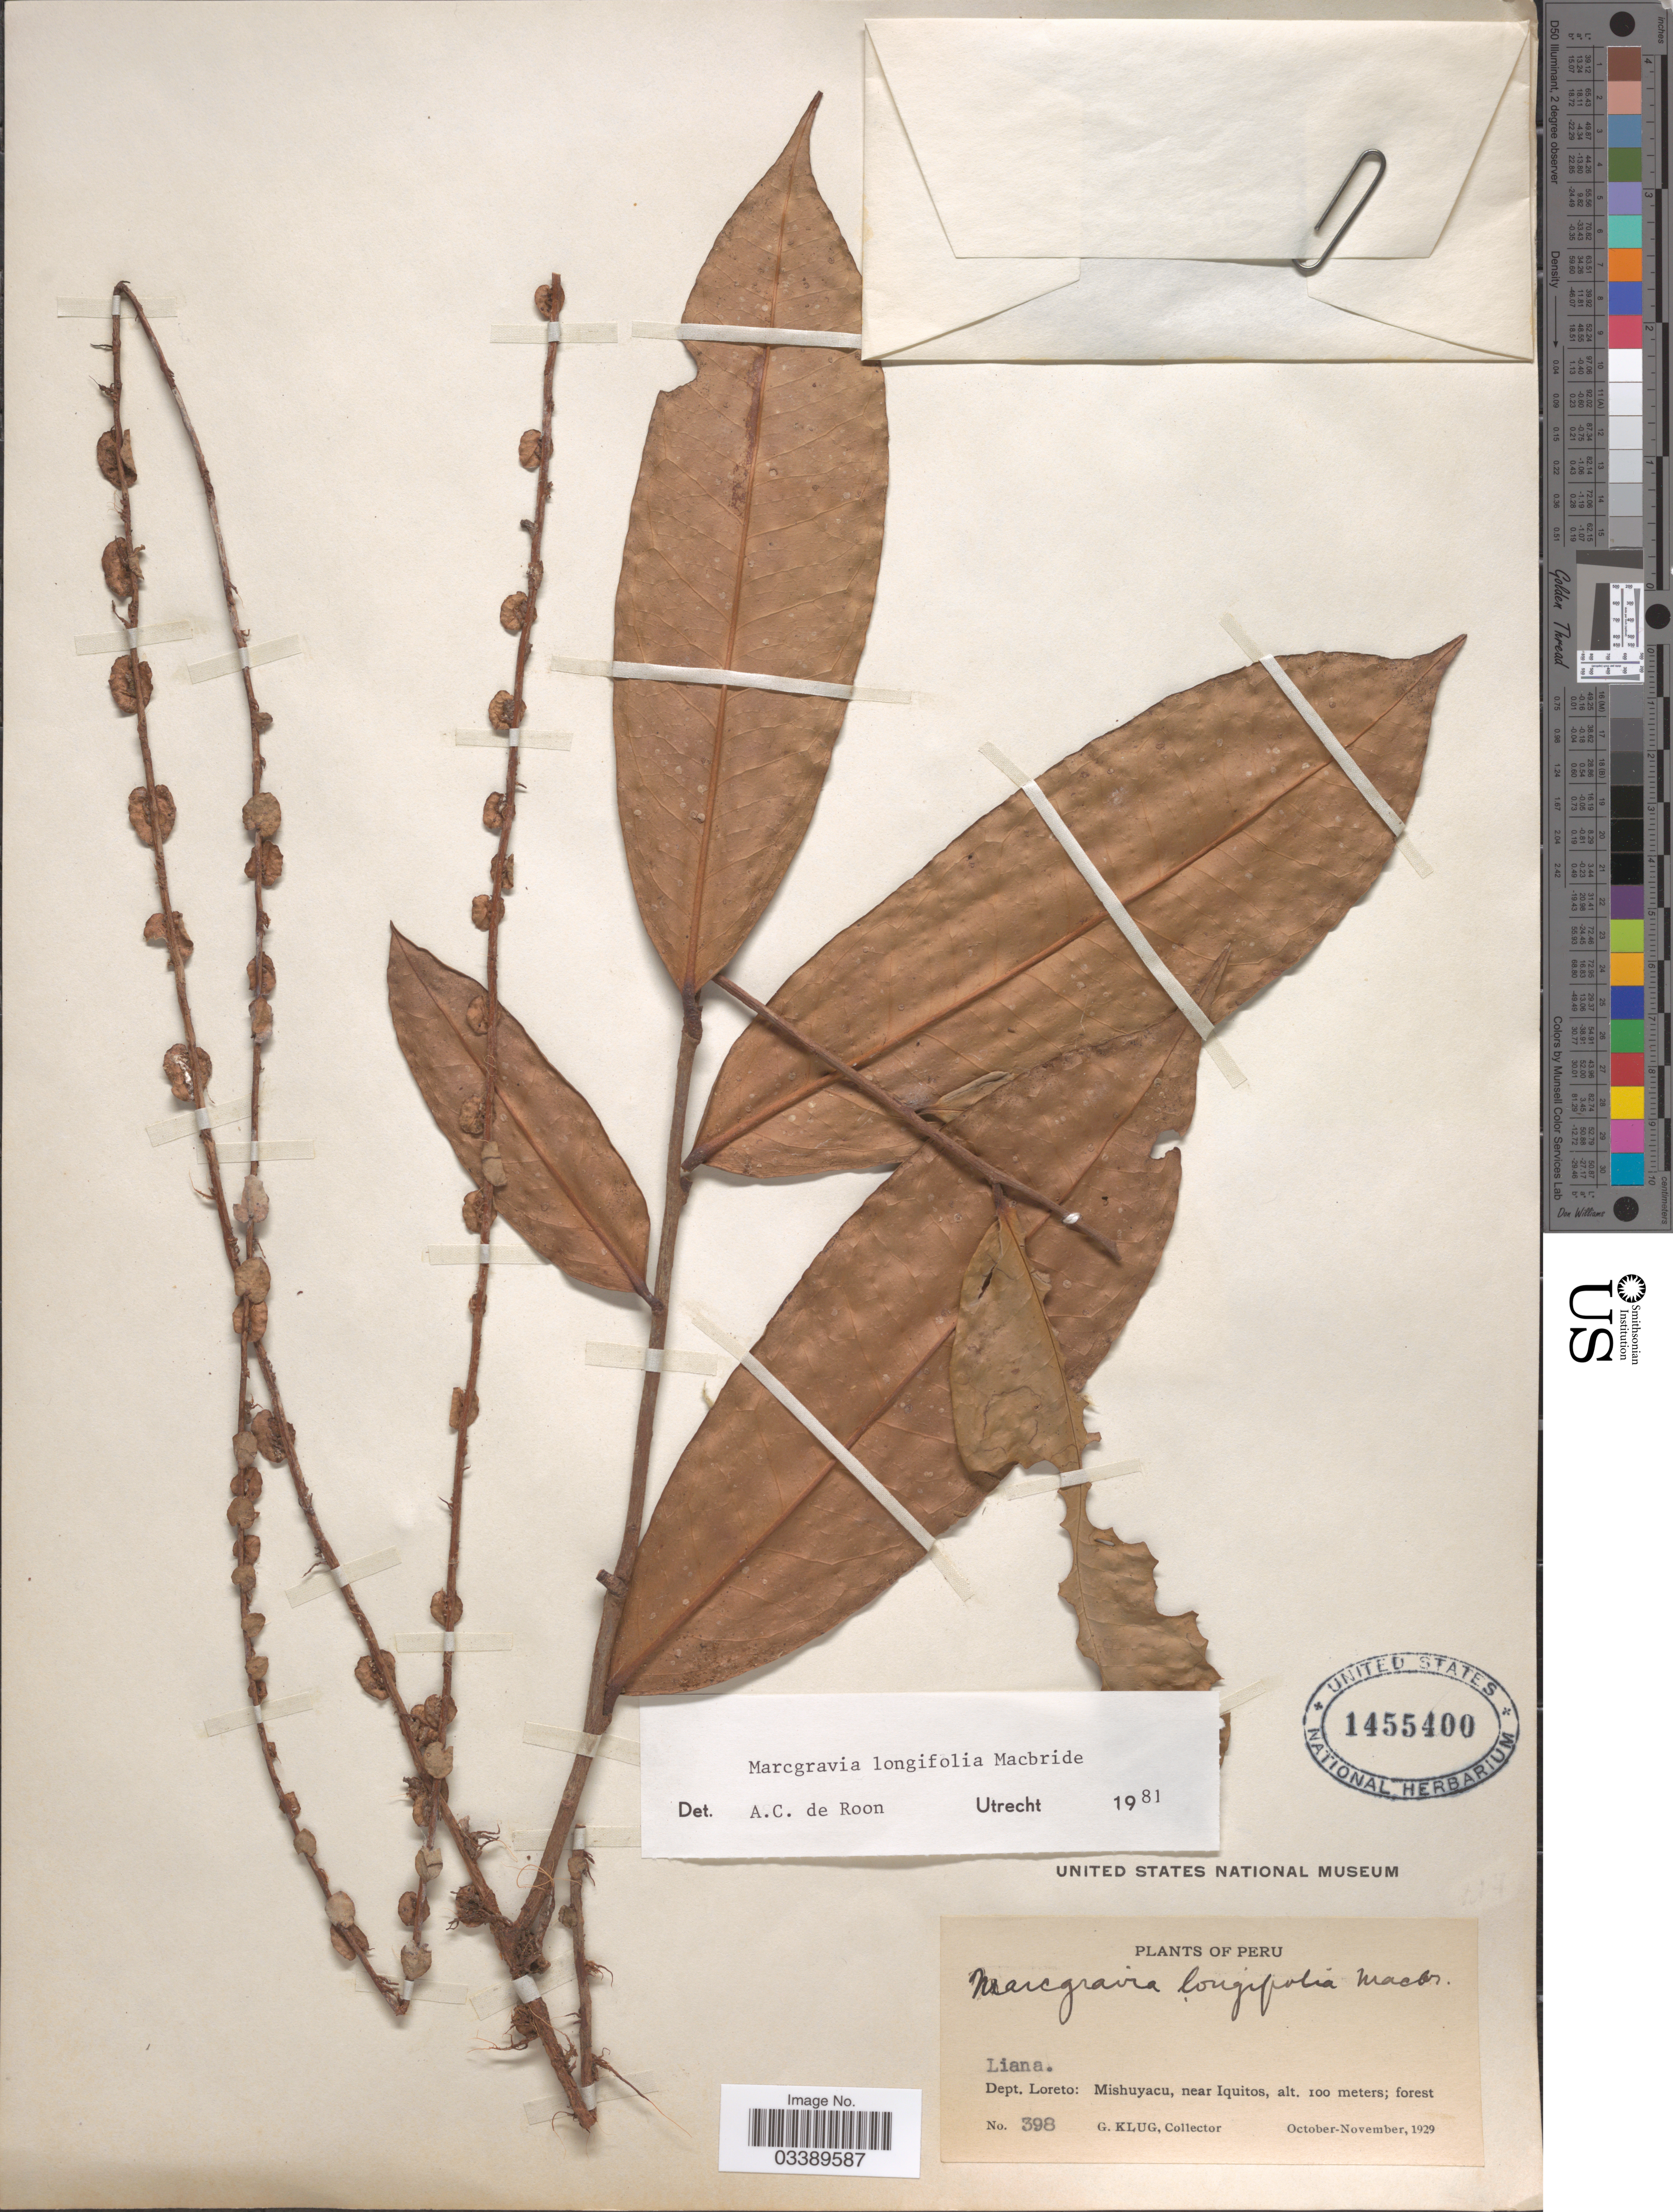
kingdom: Plantae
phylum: Tracheophyta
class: Magnoliopsida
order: Ericales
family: Marcgraviaceae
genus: Marcgravia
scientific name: Marcgravia longifolia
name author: J.F. Macbr.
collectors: G. Klug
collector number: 398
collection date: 1929-10/1929-11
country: Peru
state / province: Loreto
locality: Dept. Loreto: Mishuyacu, near Iquitos.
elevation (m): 100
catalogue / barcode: US 1455400